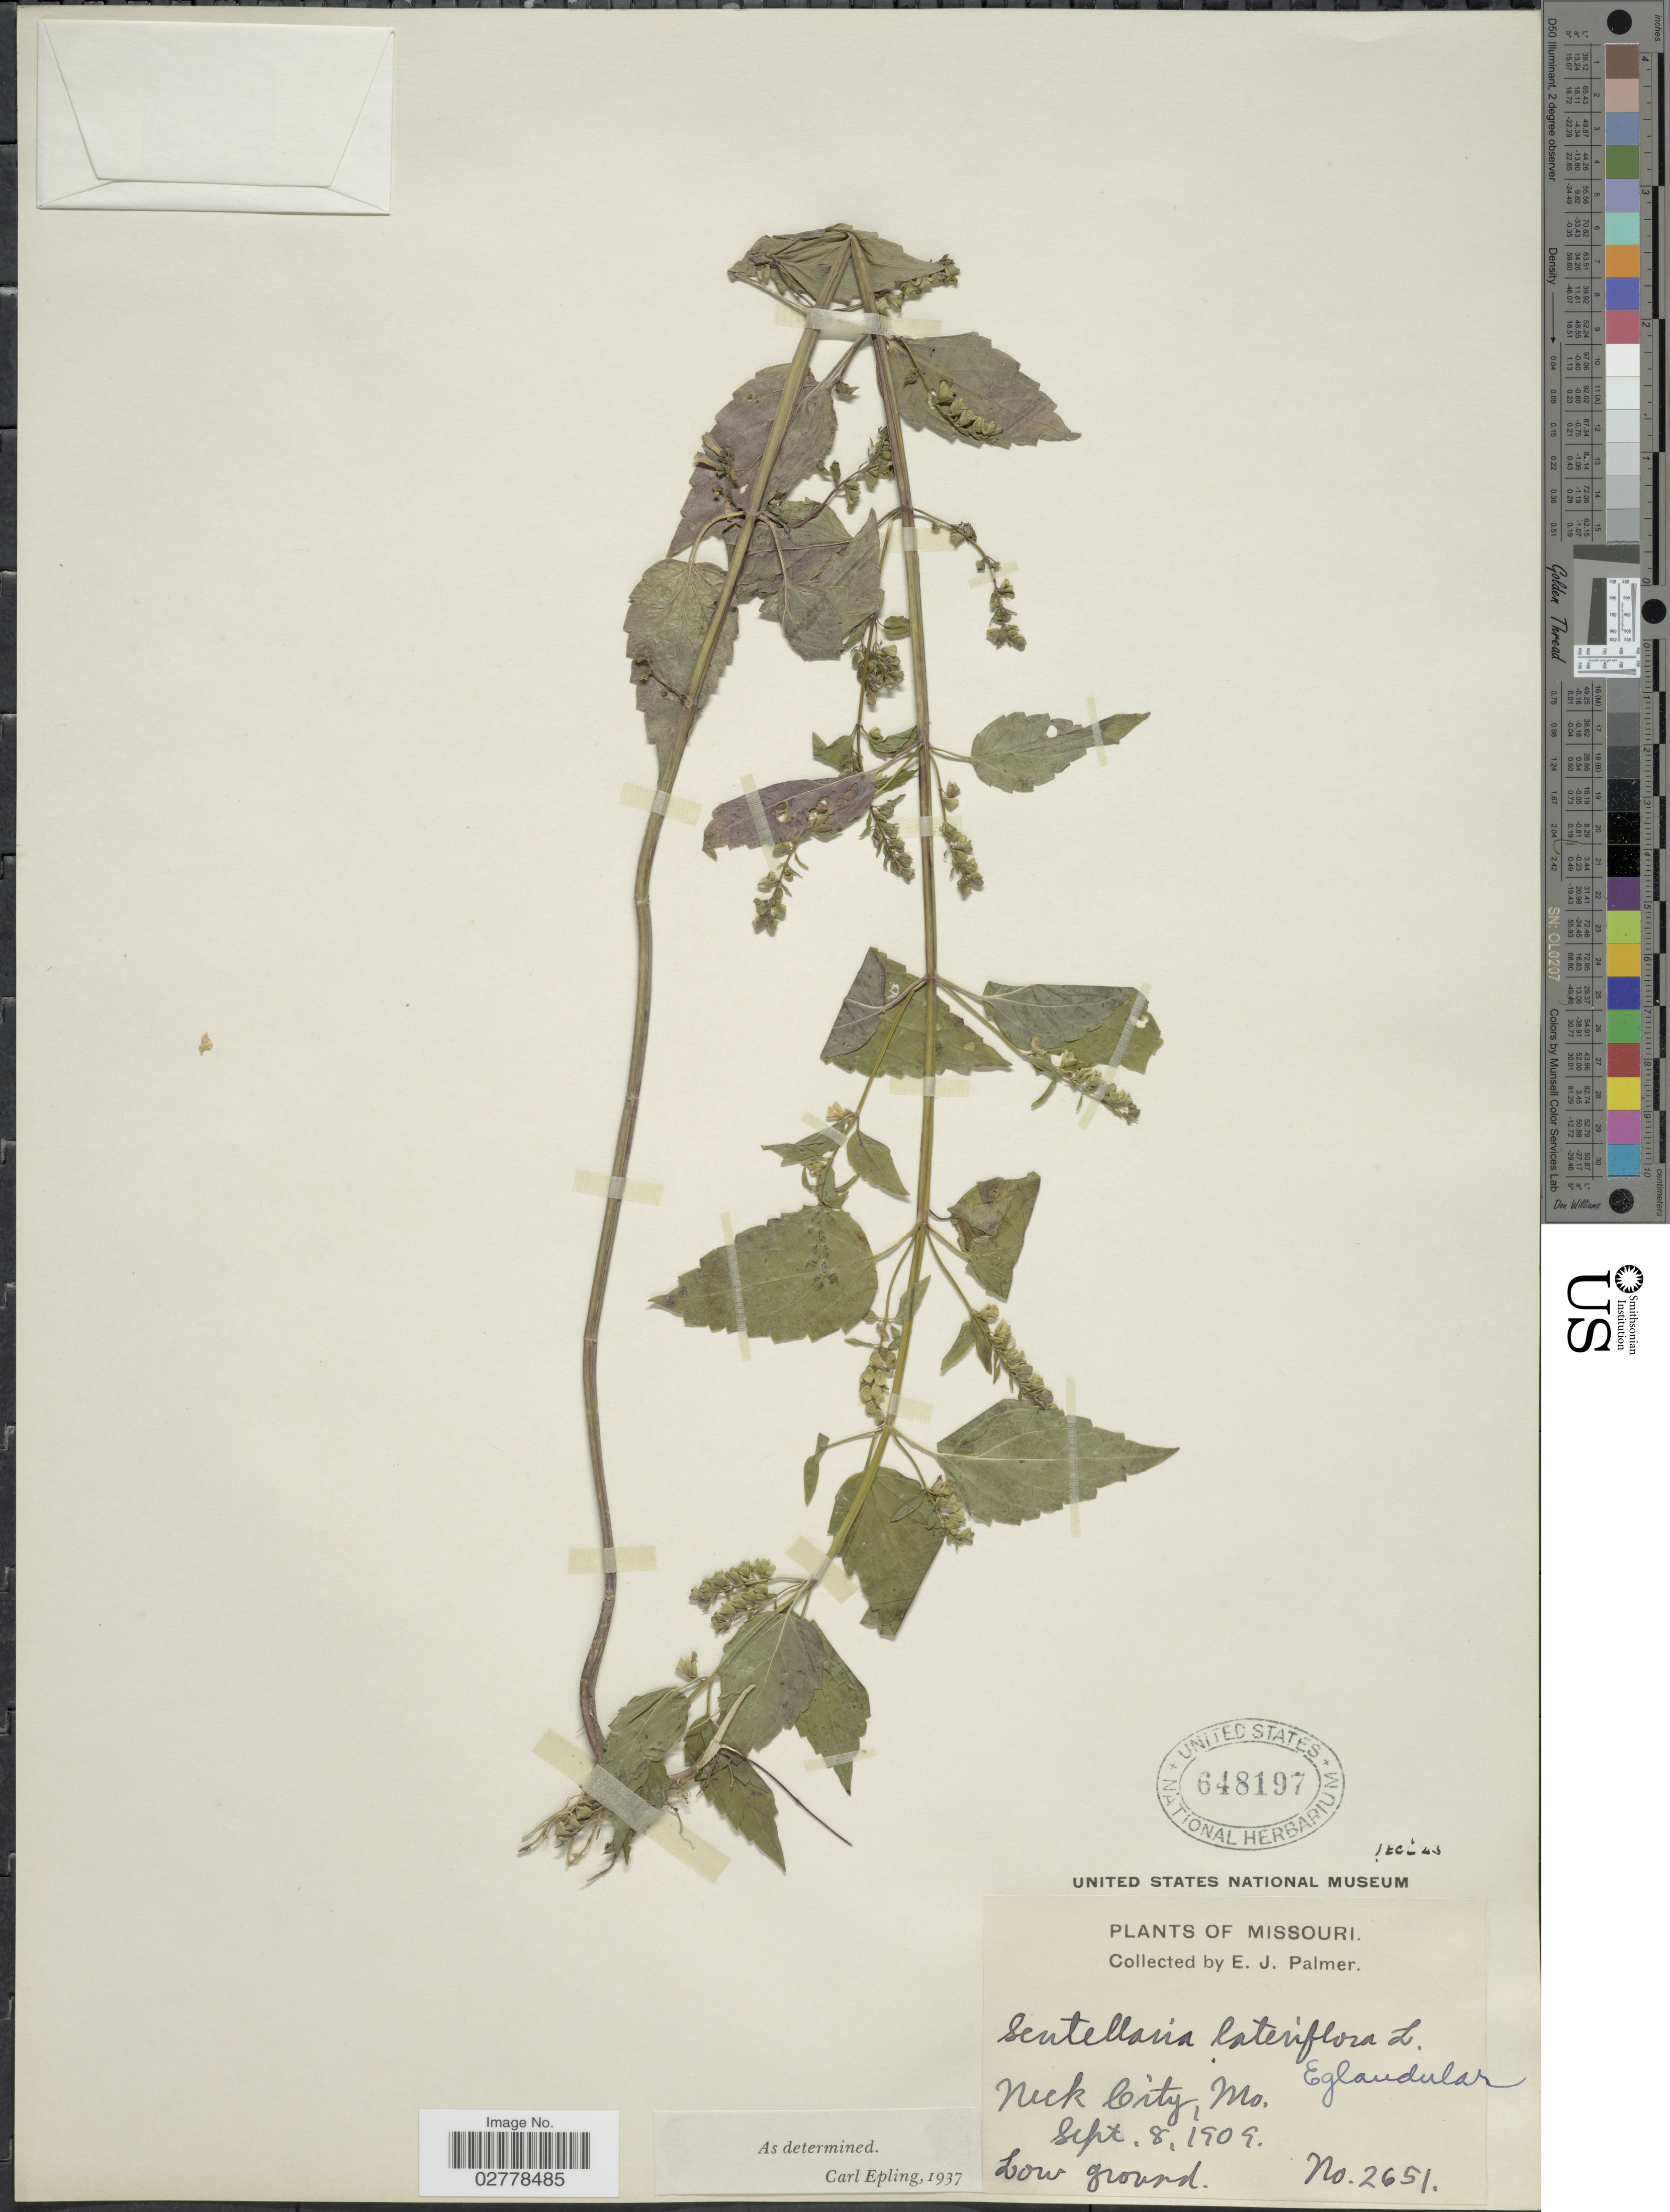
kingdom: Plantae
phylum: Tracheophyta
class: Magnoliopsida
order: Lamiales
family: Lamiaceae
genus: Scutellaria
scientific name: Scutellaria lateriflora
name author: L.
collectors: E. J. Palmer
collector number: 2651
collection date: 1909-09-08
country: United States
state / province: Missouri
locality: Neck City.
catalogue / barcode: US 648197